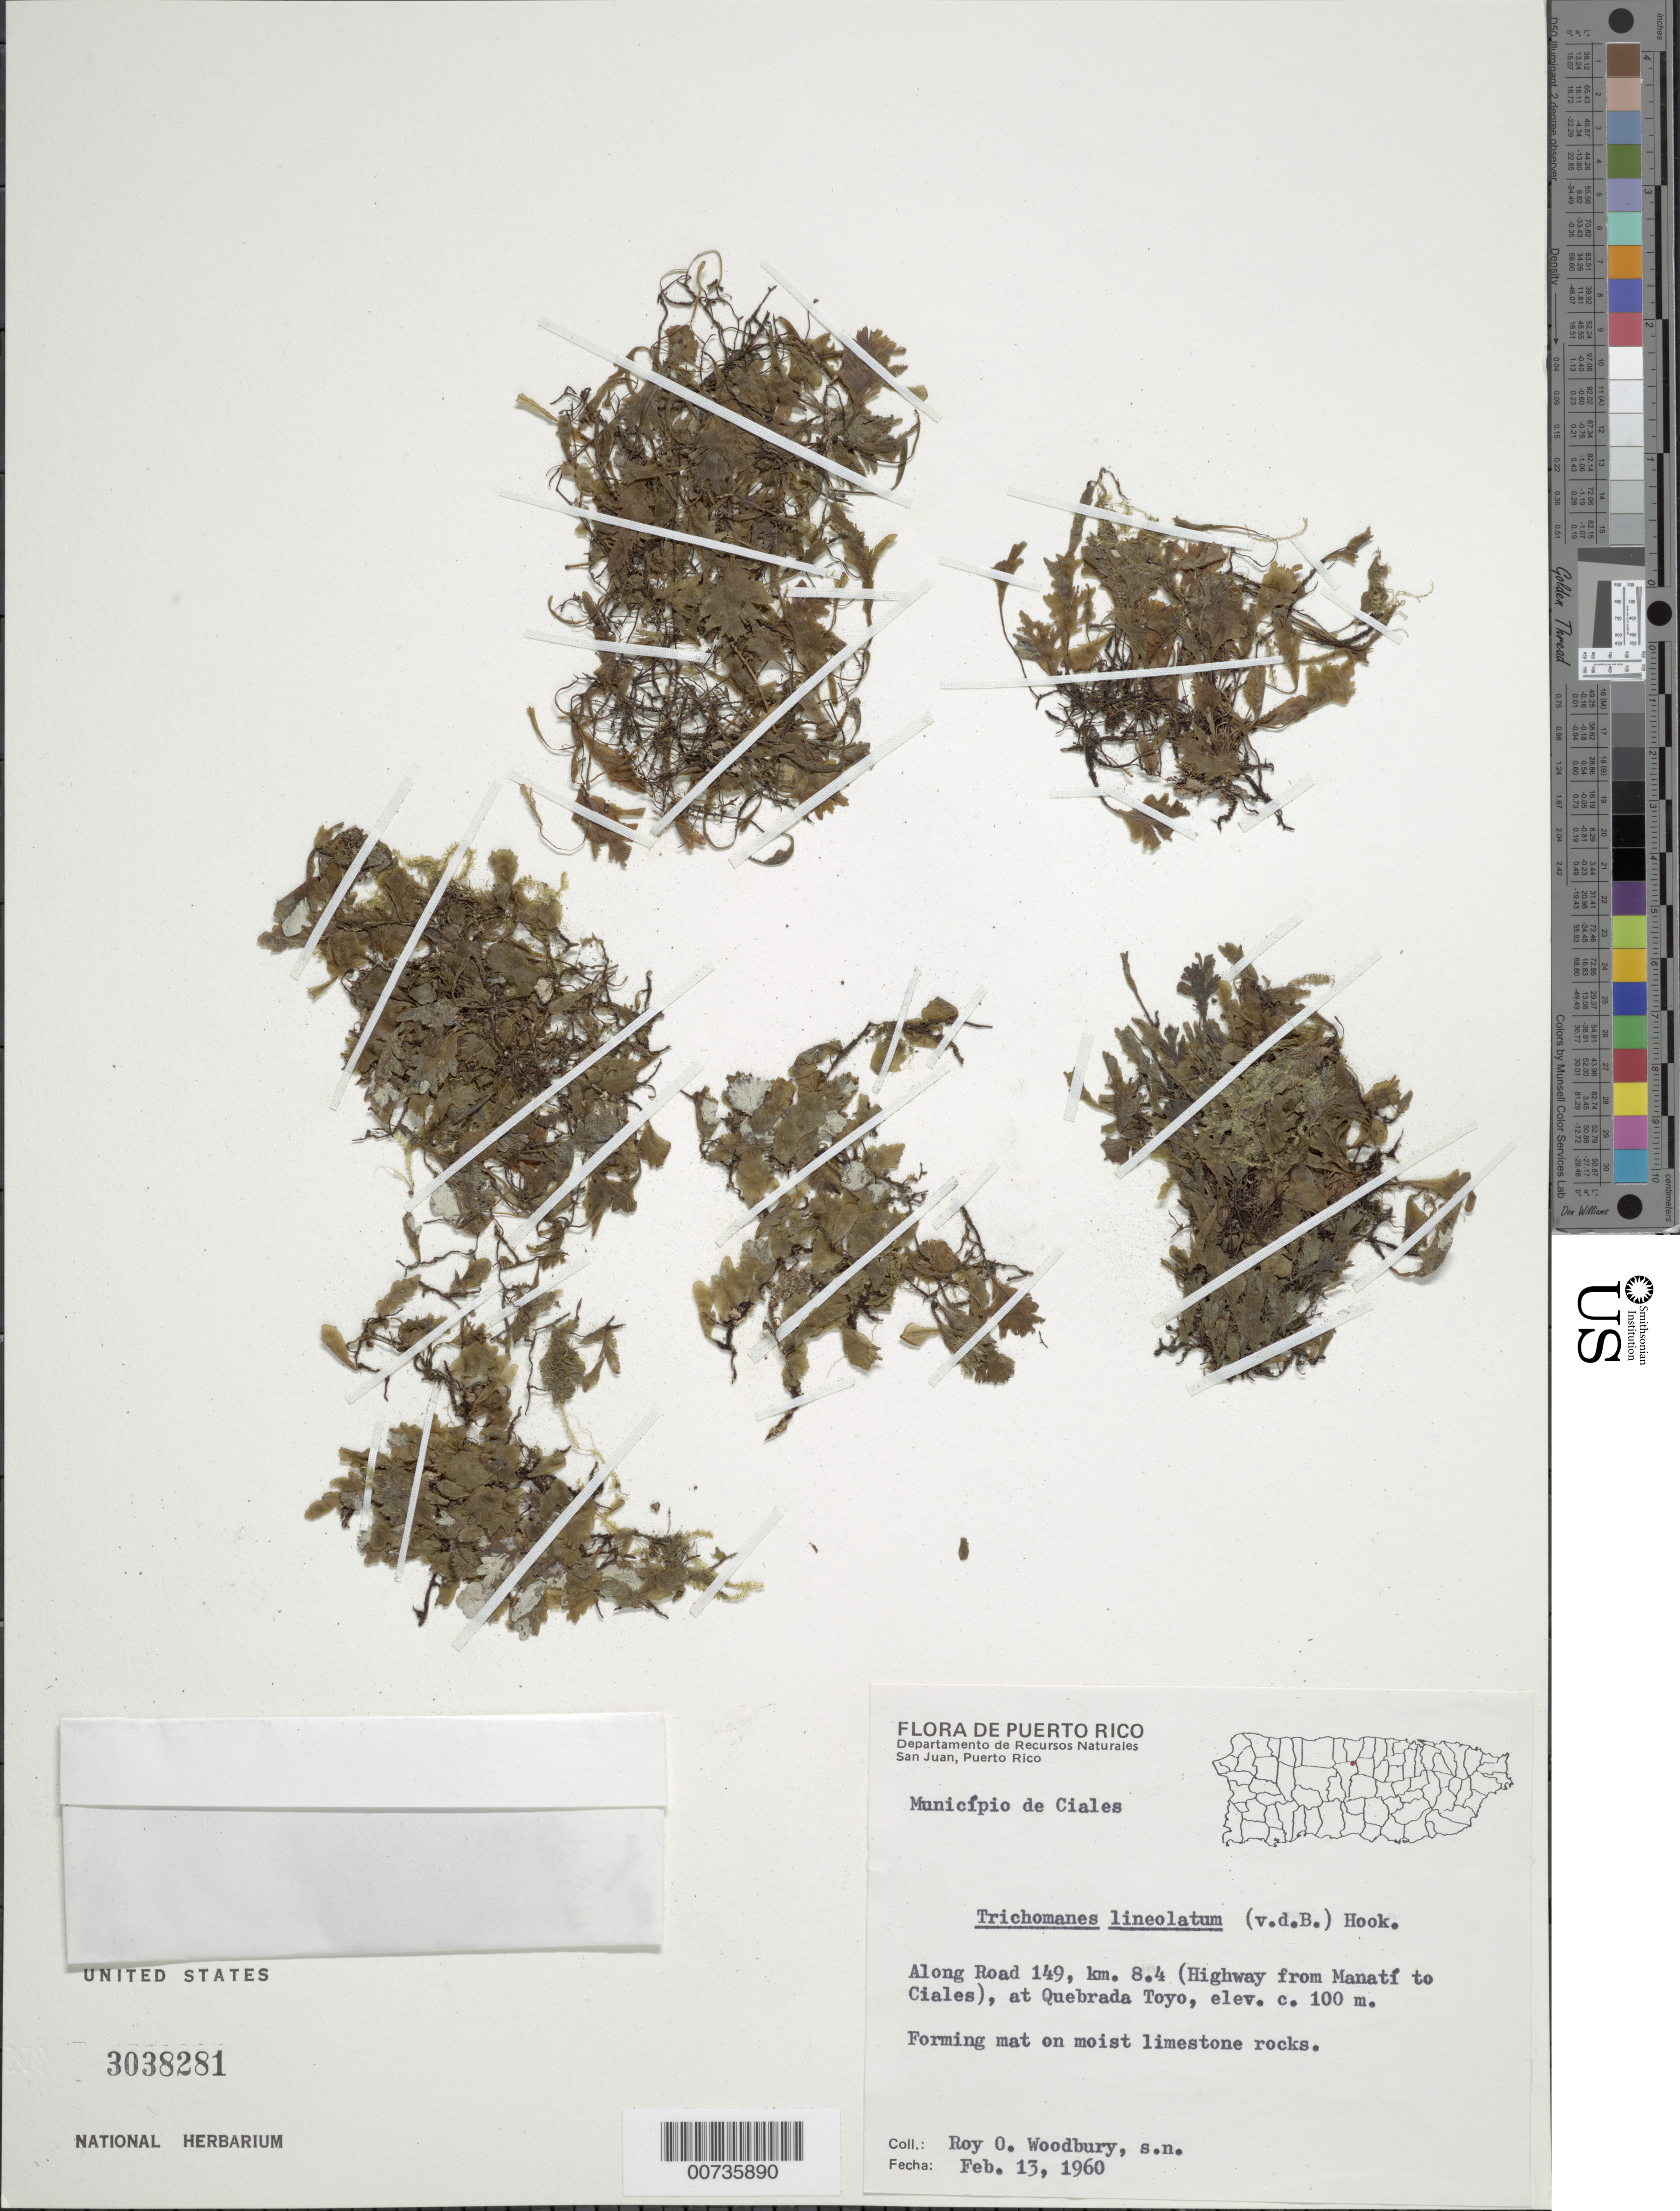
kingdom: Plantae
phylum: Tracheophyta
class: Polypodiopsida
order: Hymenophyllales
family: Hymenophyllaceae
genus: Didymoglossum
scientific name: Didymoglossum lineolatum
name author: Bosch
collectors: R. O. Woodbury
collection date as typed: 13 Feb 1960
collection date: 1960-02-13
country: Puerto Rico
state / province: Ciales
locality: Mun. Ciales, along Road 149, km 8.4 (hwy from Manatí to Ciales), at Quebrada Toyo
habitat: Forming mat on moist limestone rocks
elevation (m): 100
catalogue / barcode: US 3038281